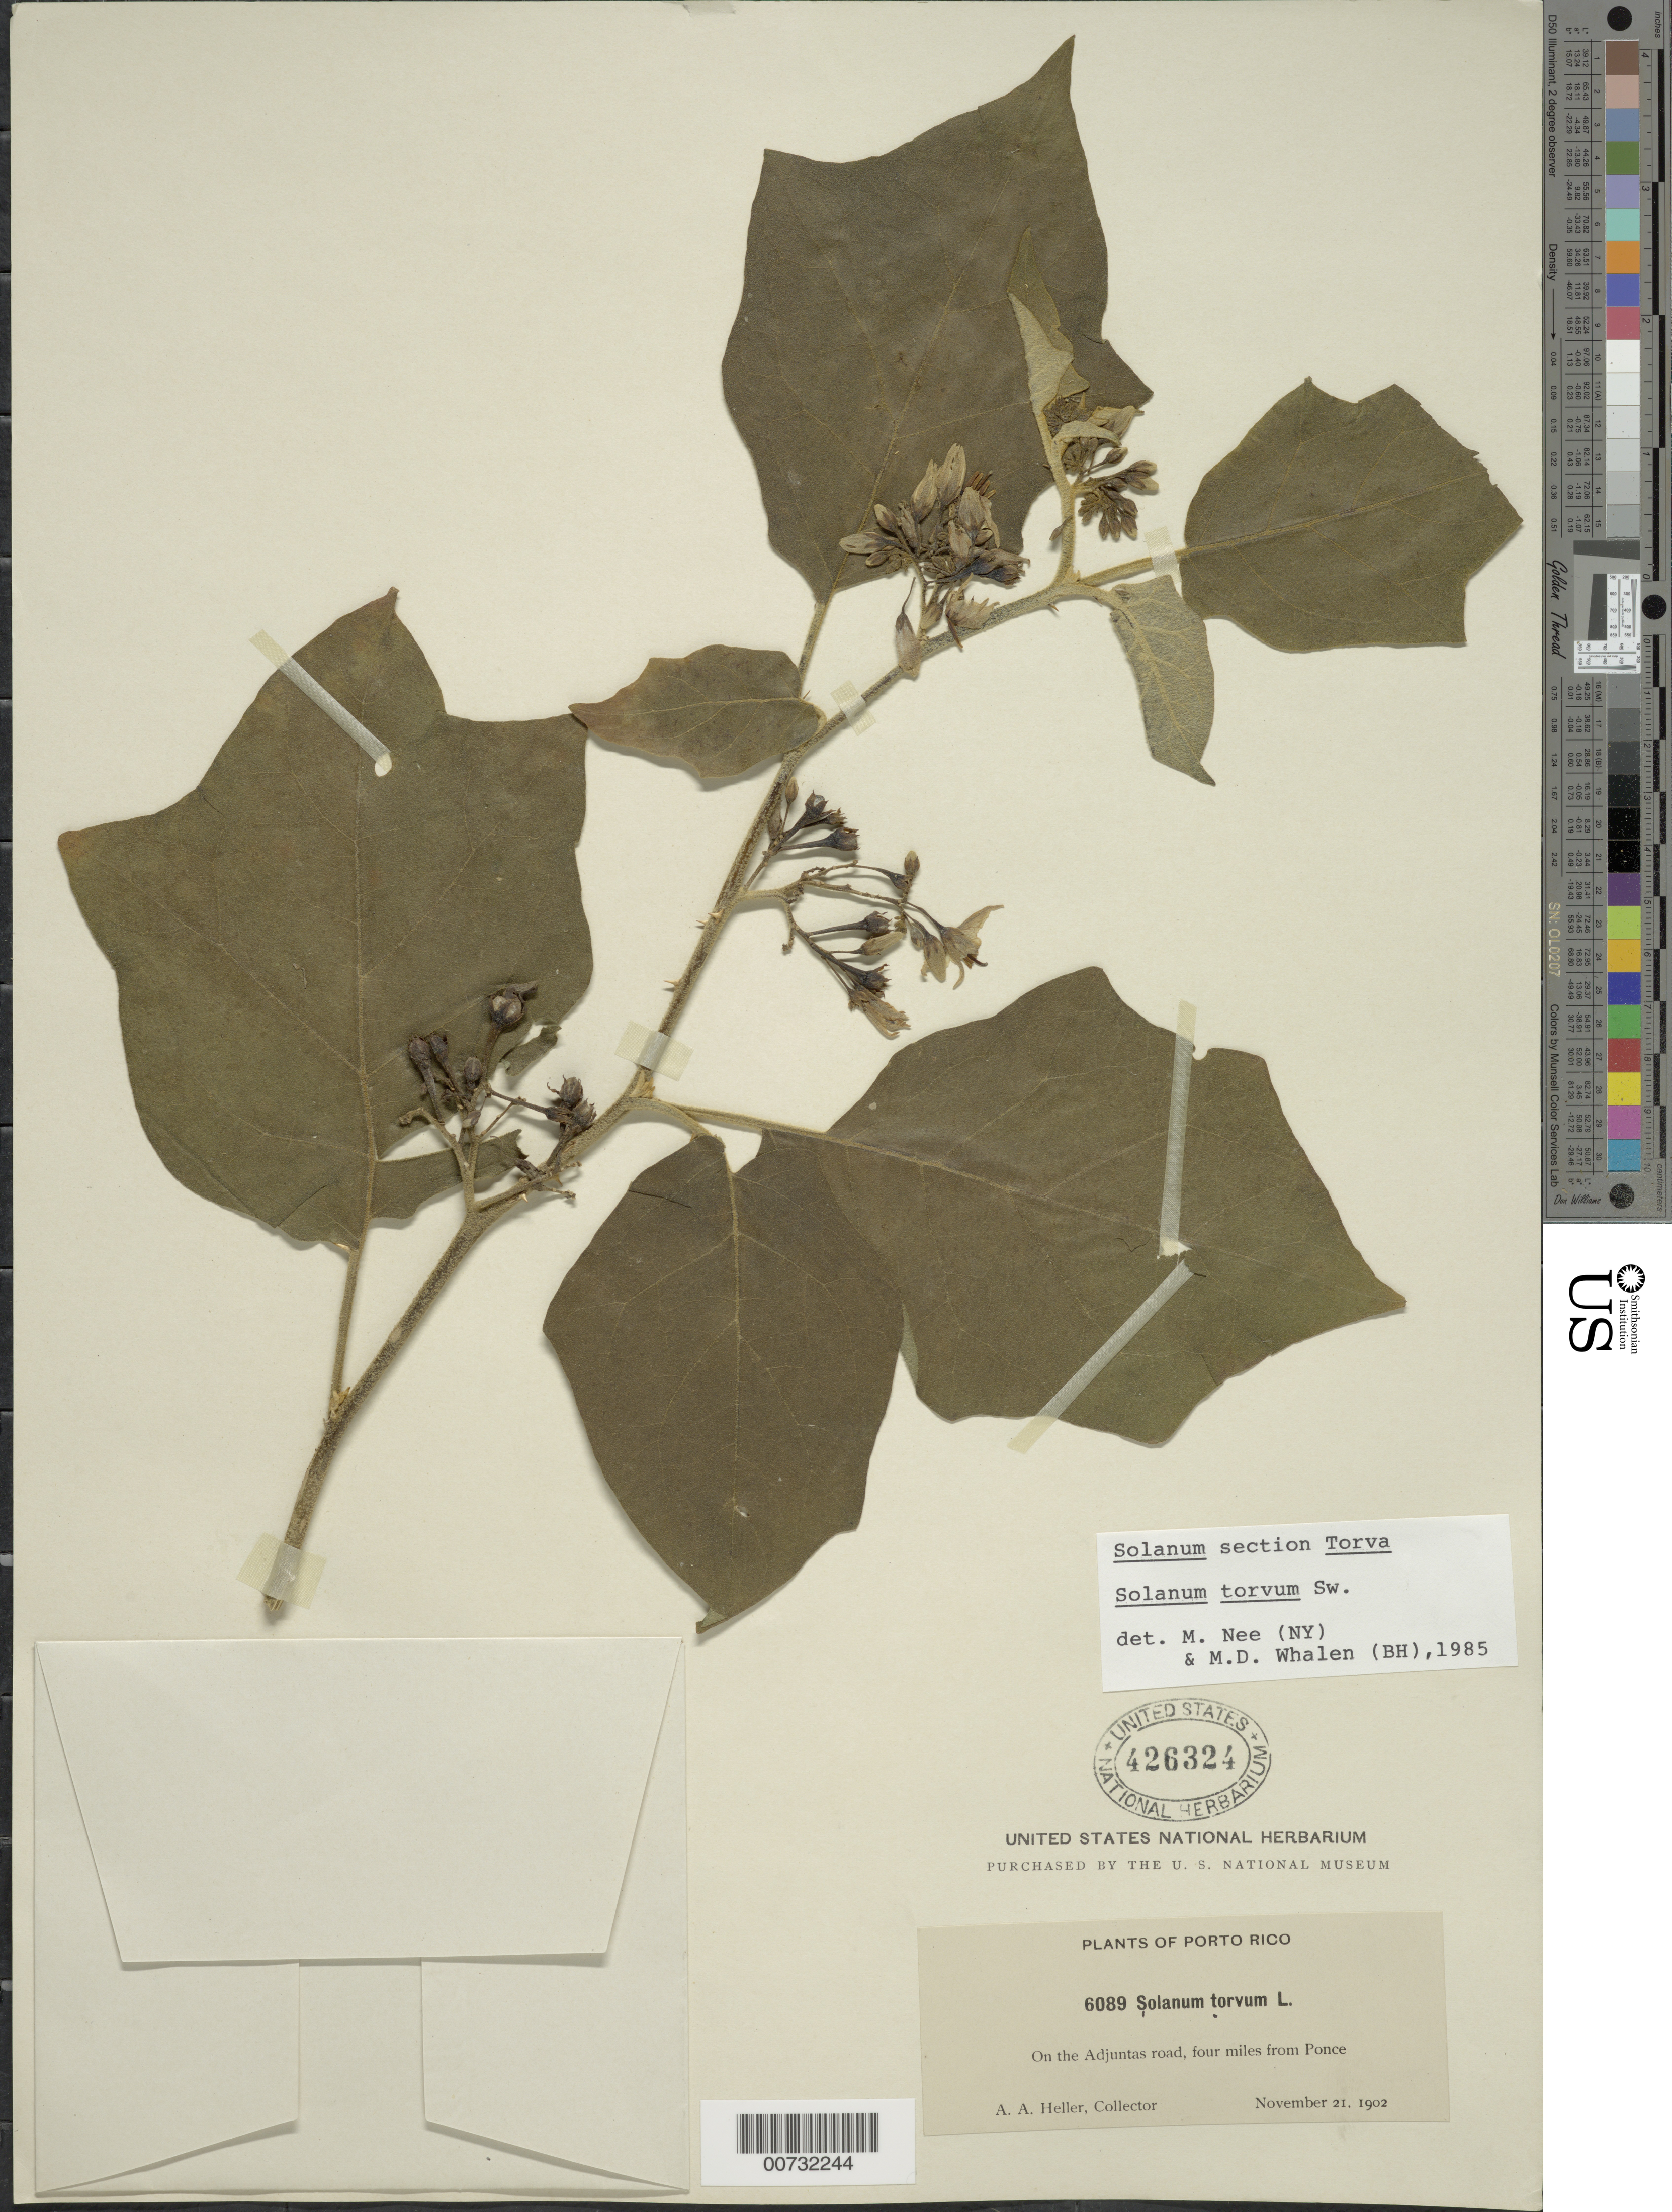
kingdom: Plantae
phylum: Tracheophyta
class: Magnoliopsida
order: Solanales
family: Solanaceae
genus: Solanum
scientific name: Solanum torvum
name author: Sw.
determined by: Nee, Michael H.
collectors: A. A. Heller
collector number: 6089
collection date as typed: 21 Nov 1902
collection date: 1902-11-21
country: Puerto Rico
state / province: Ponce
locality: On the Adjuntas Road, 4 mi from Ponce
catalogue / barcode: US 426324